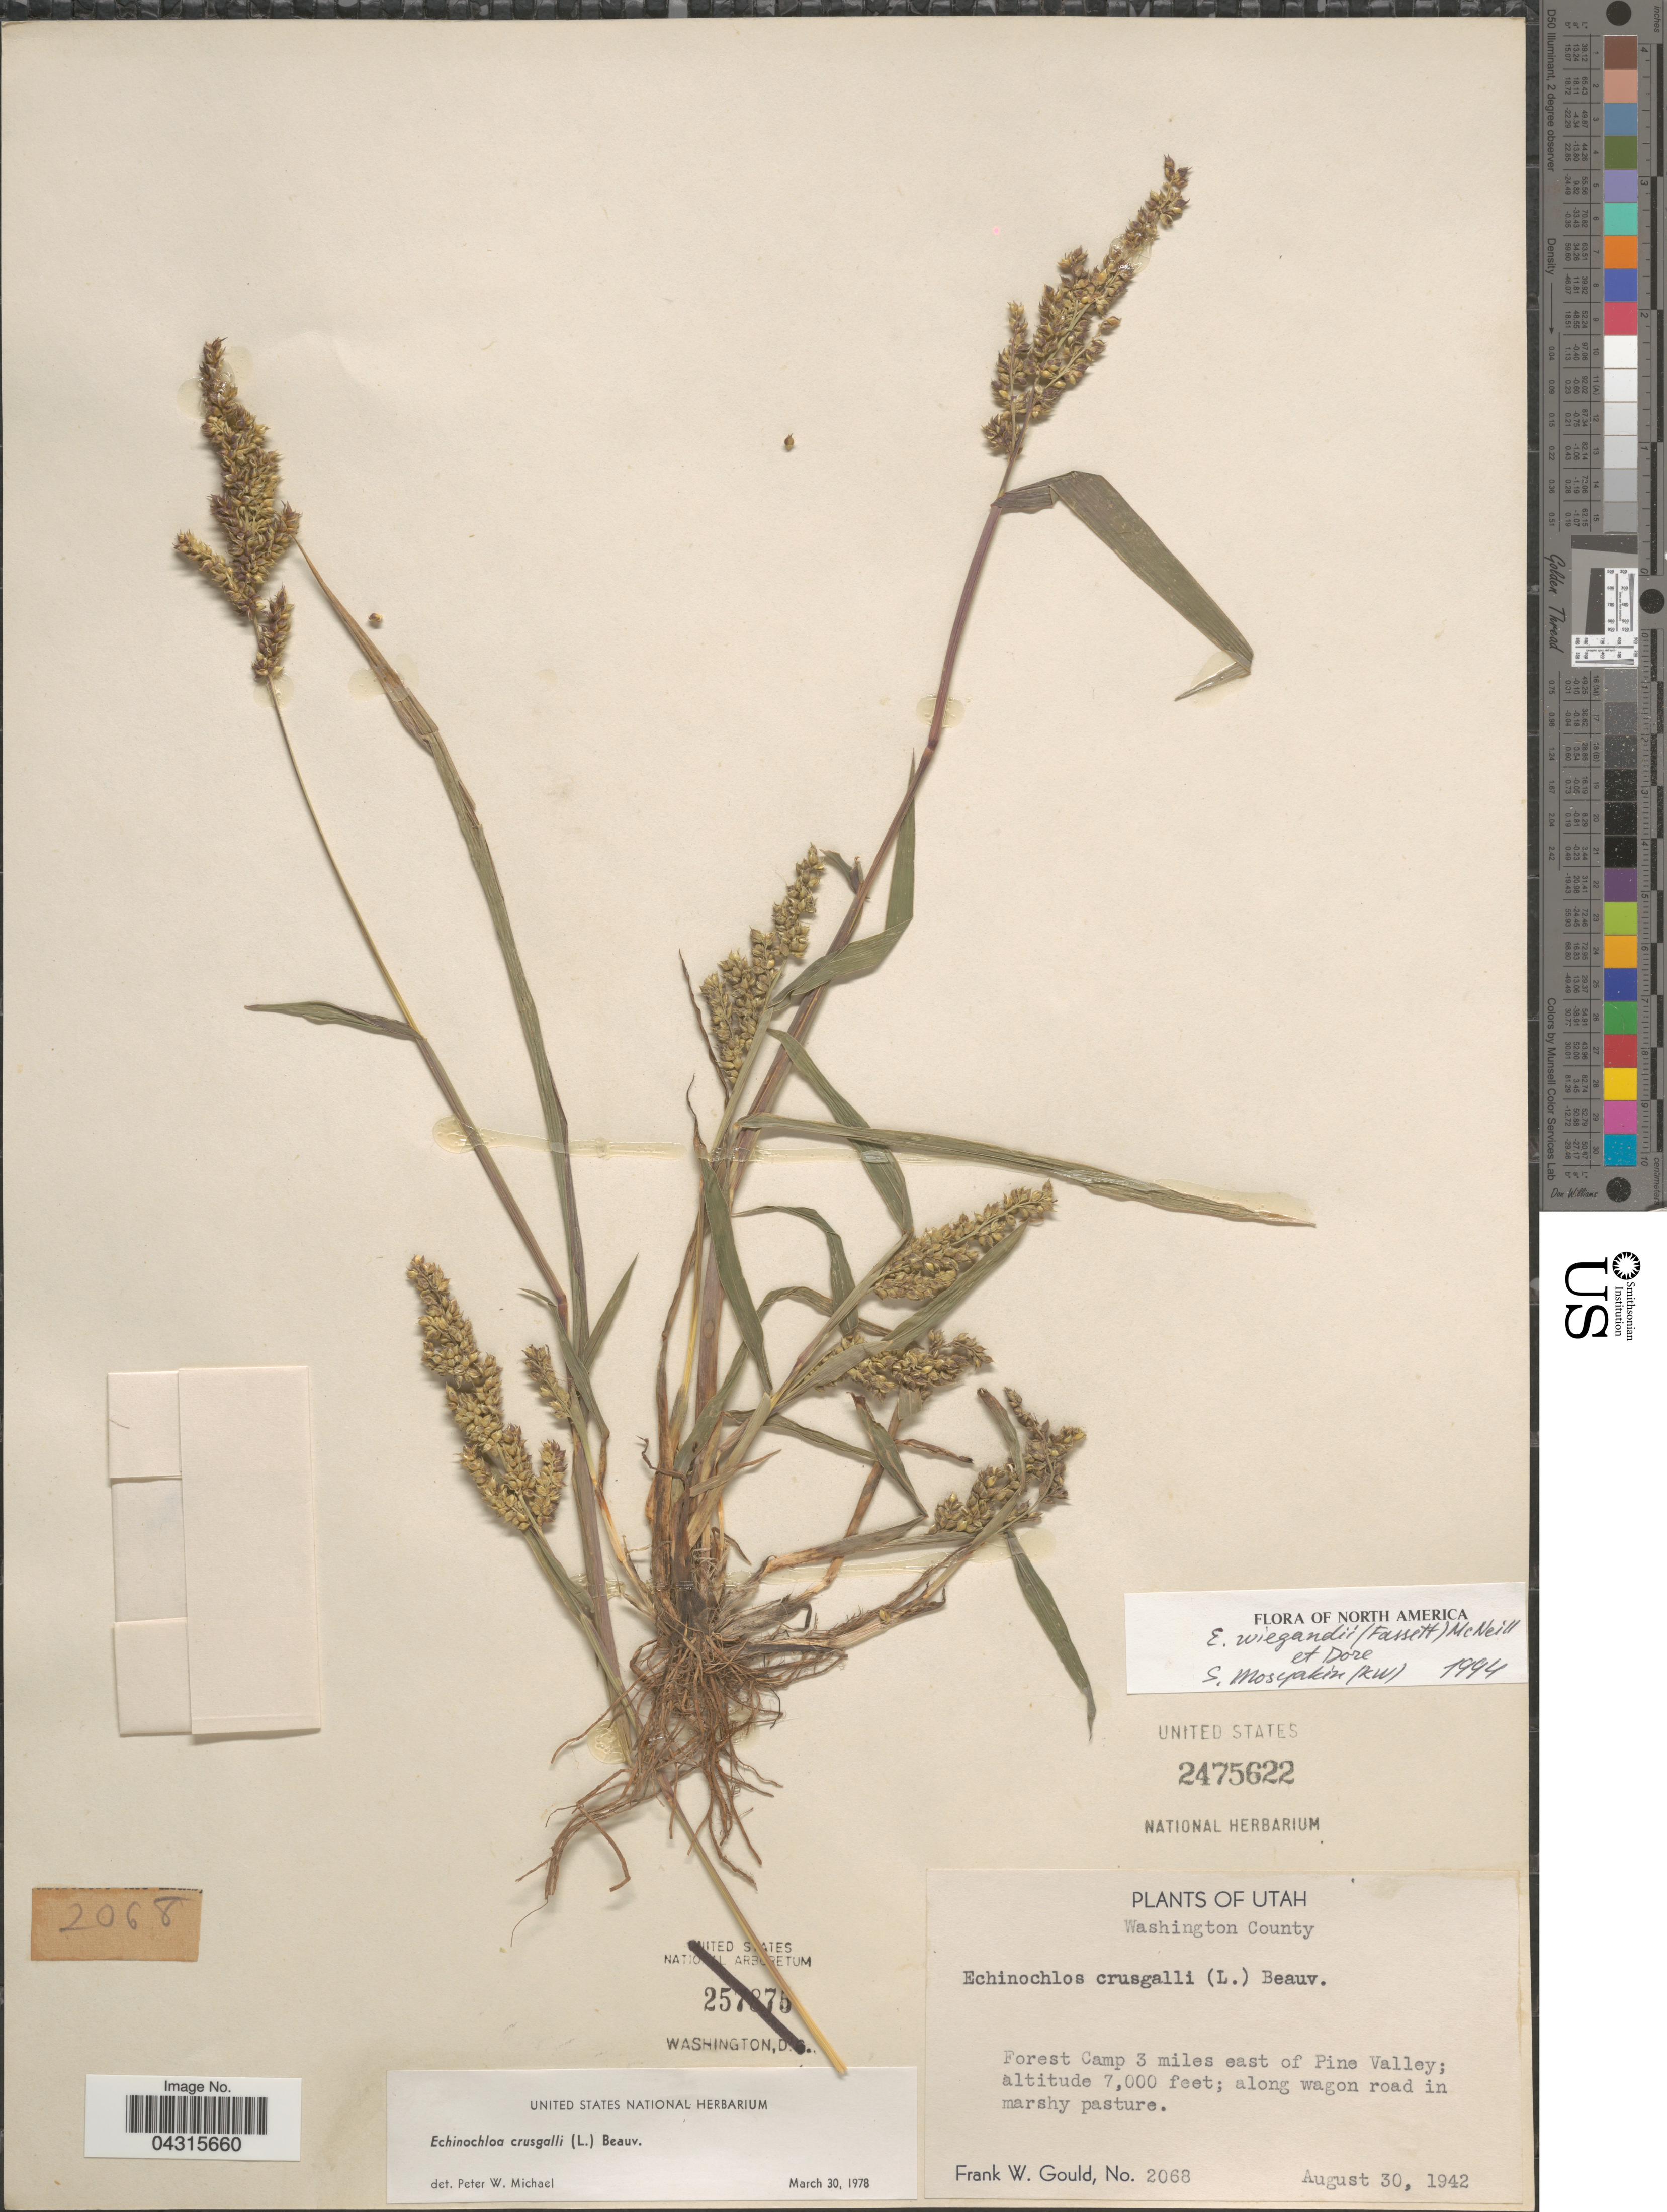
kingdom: Plantae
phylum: Tracheophyta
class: Liliopsida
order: Poales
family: Poaceae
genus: Echinochloa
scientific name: Echinochloa muricata var. microstachya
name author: Wiegand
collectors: F. W. Gould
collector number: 2068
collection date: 1942-08-30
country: United States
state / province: Utah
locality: Washington County. Forest Camp 3 miles east of Pine Valley.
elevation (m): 2134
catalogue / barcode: US 2475622